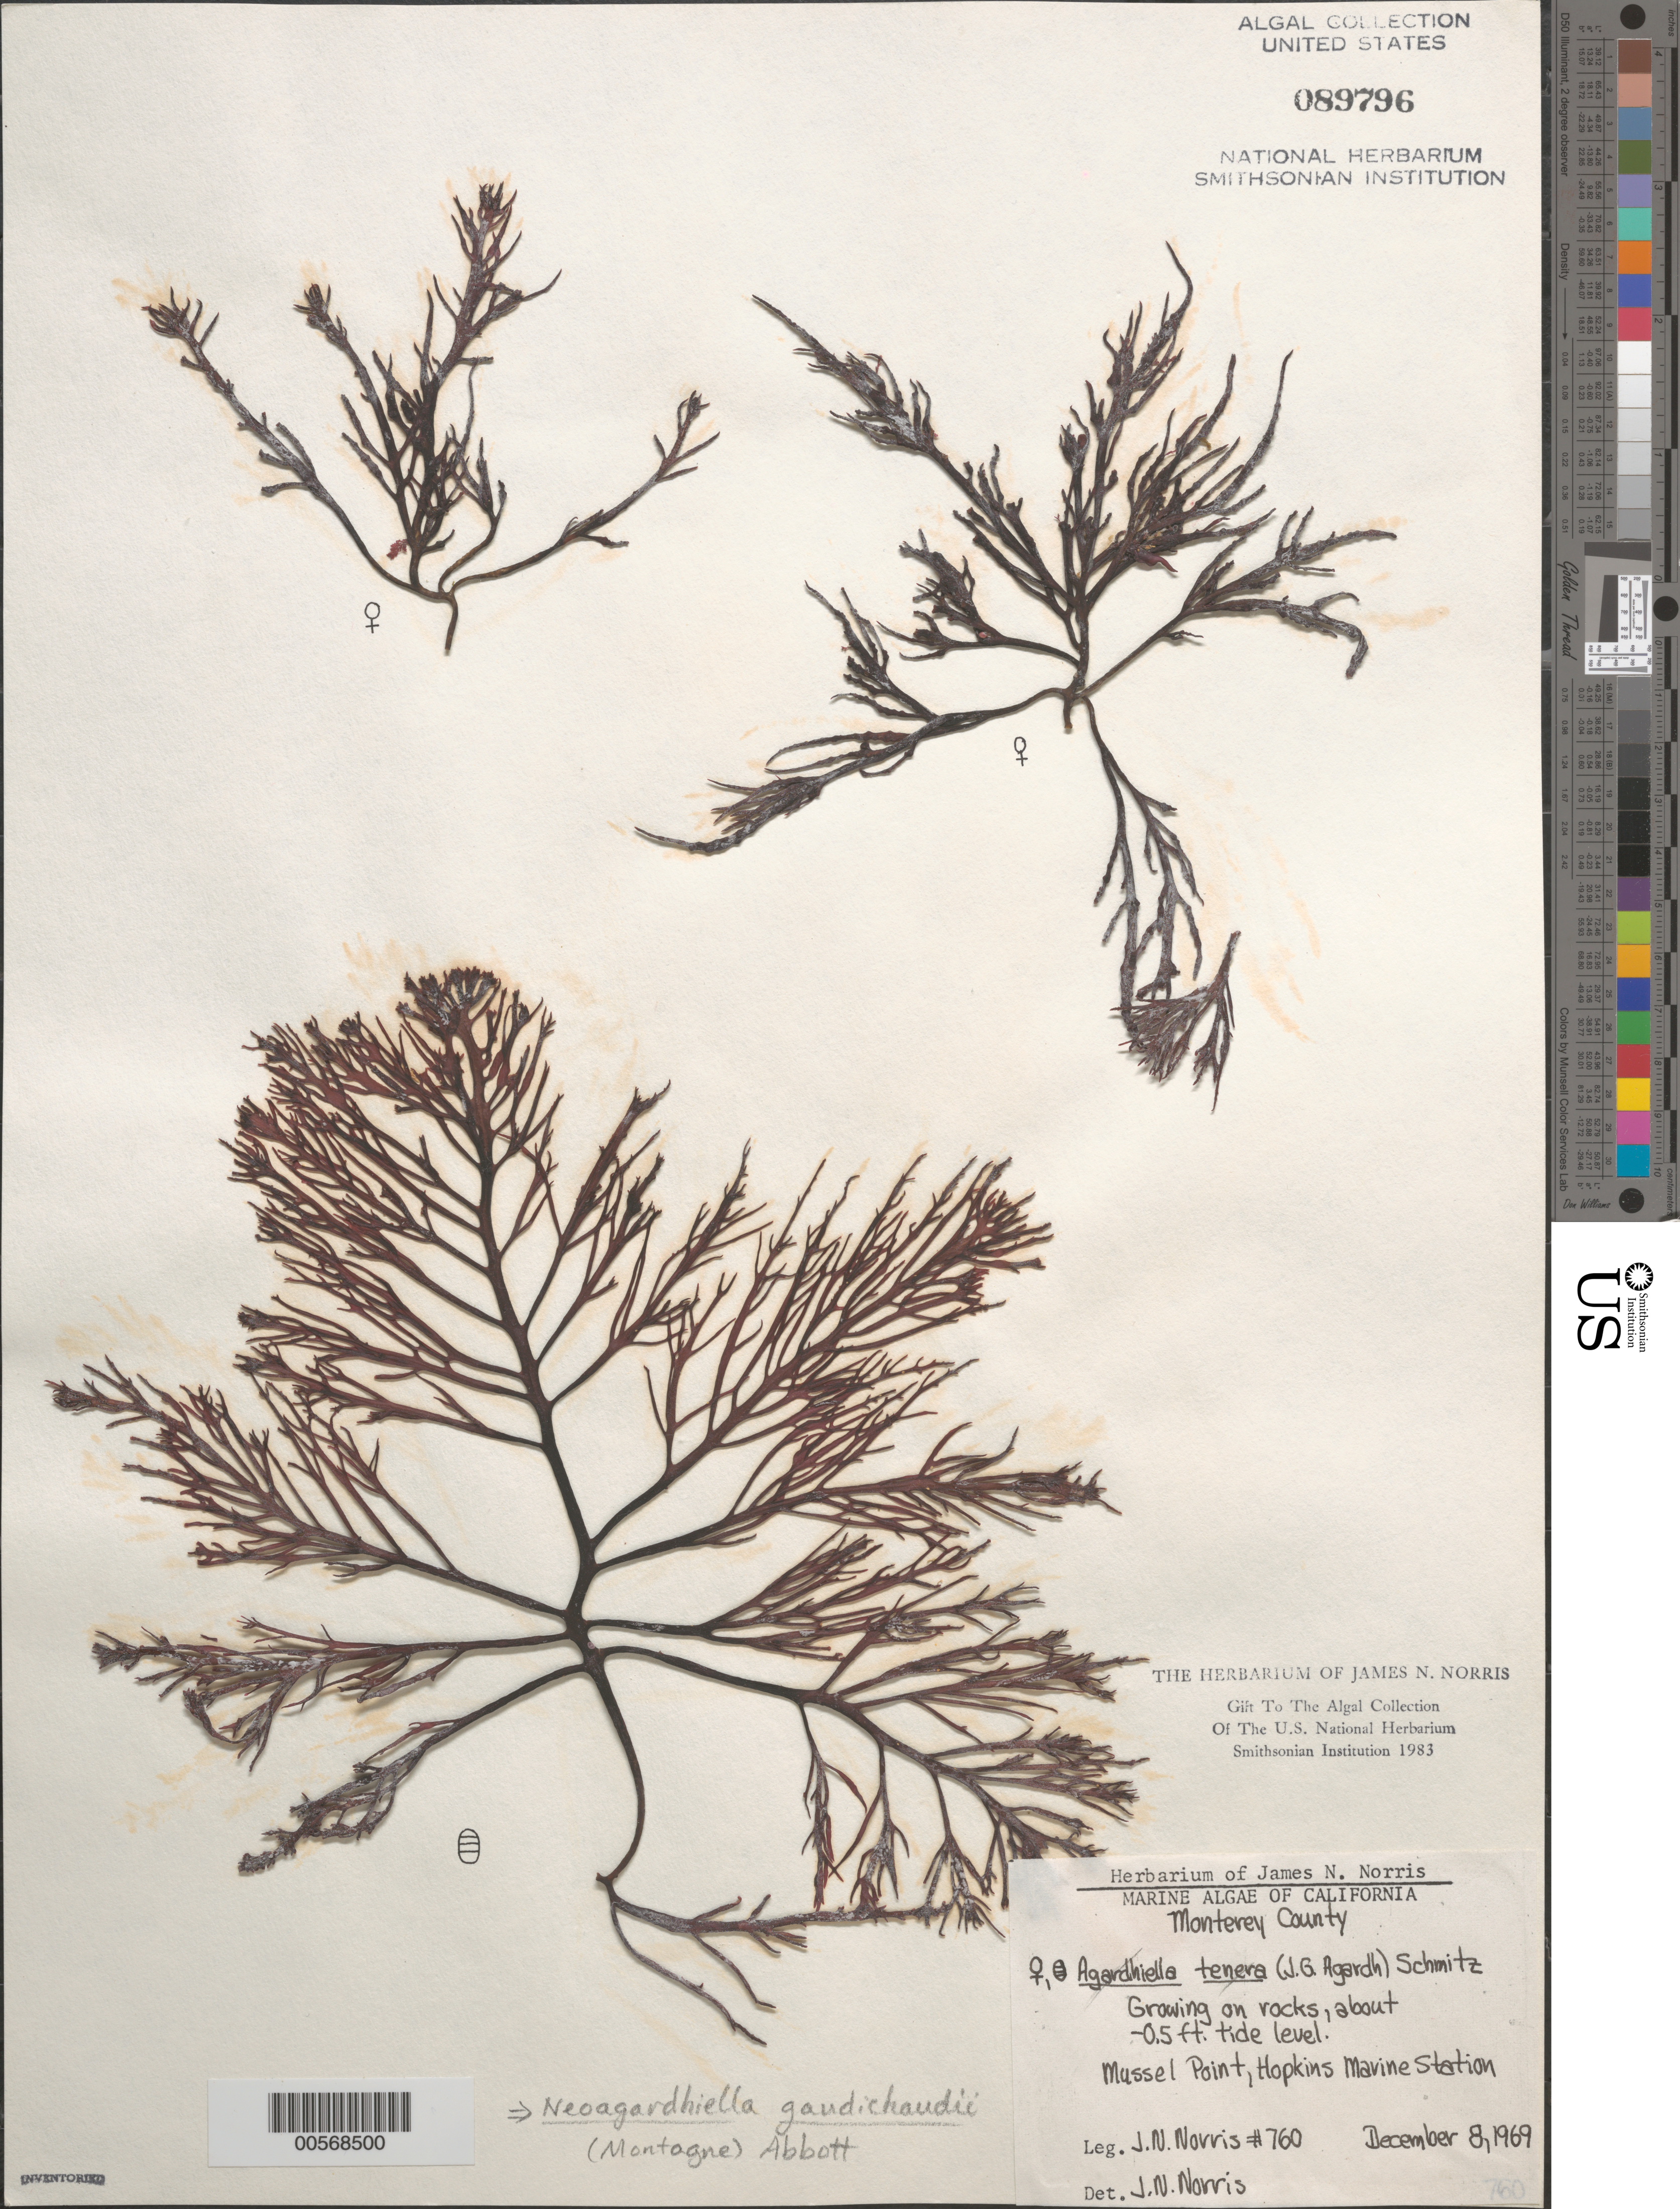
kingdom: Plantae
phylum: Rhodophyta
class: Florideophyceae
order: Gigartinales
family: Solieriaceae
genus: Sarcodiotheca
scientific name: Sarcodiotheca gaudichaudii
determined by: Algae name updating Project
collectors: J. N. Norris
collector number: JN-760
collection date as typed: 08 Dec 1969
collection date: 1969-12-08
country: United States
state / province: California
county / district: Monterey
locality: Mussel Point, Hopkins Marine Station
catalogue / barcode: US 89796